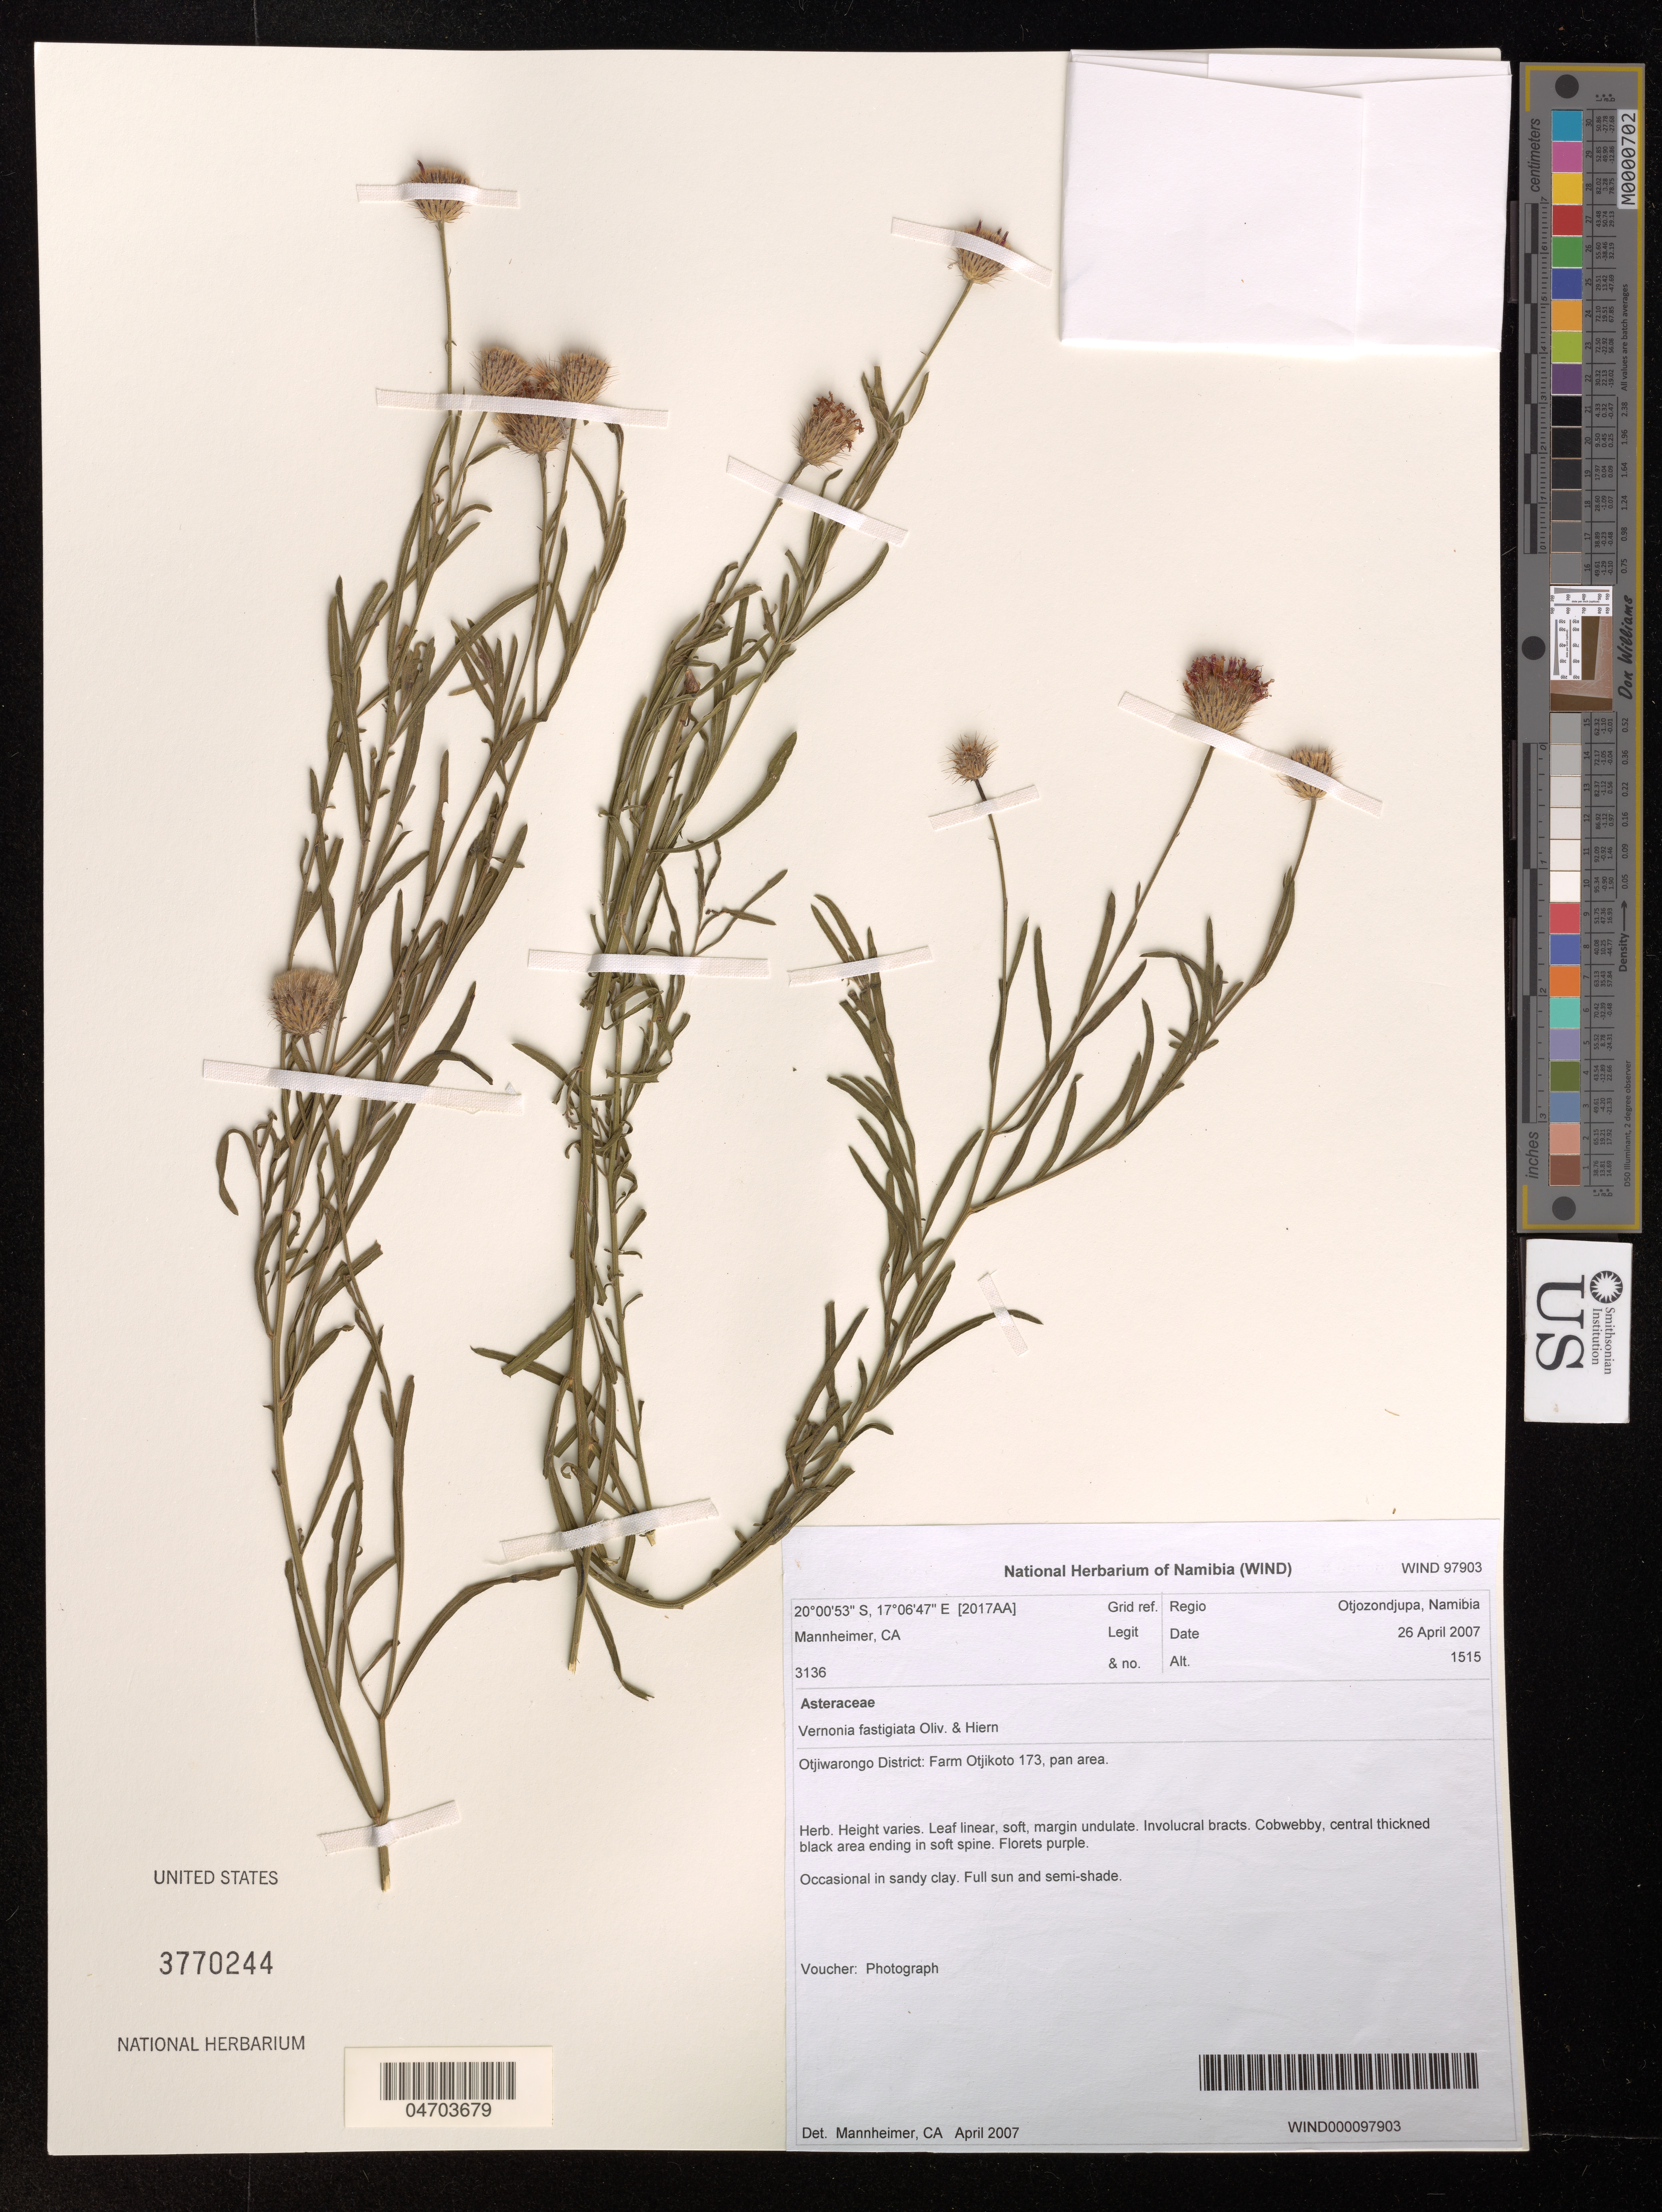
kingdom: Plantae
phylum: Tracheophyta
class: Magnoliopsida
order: Asterales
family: Asteraceae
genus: Vernonia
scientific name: Vernonia fastigiata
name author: Oliv. & Hiern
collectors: C. A. Mannheimer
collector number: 3136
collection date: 2007-04-26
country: Namibia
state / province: Otjozondjupa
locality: Otjiwarongo District: Farm Otjikoto 173.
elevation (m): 1515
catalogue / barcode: US 3770244